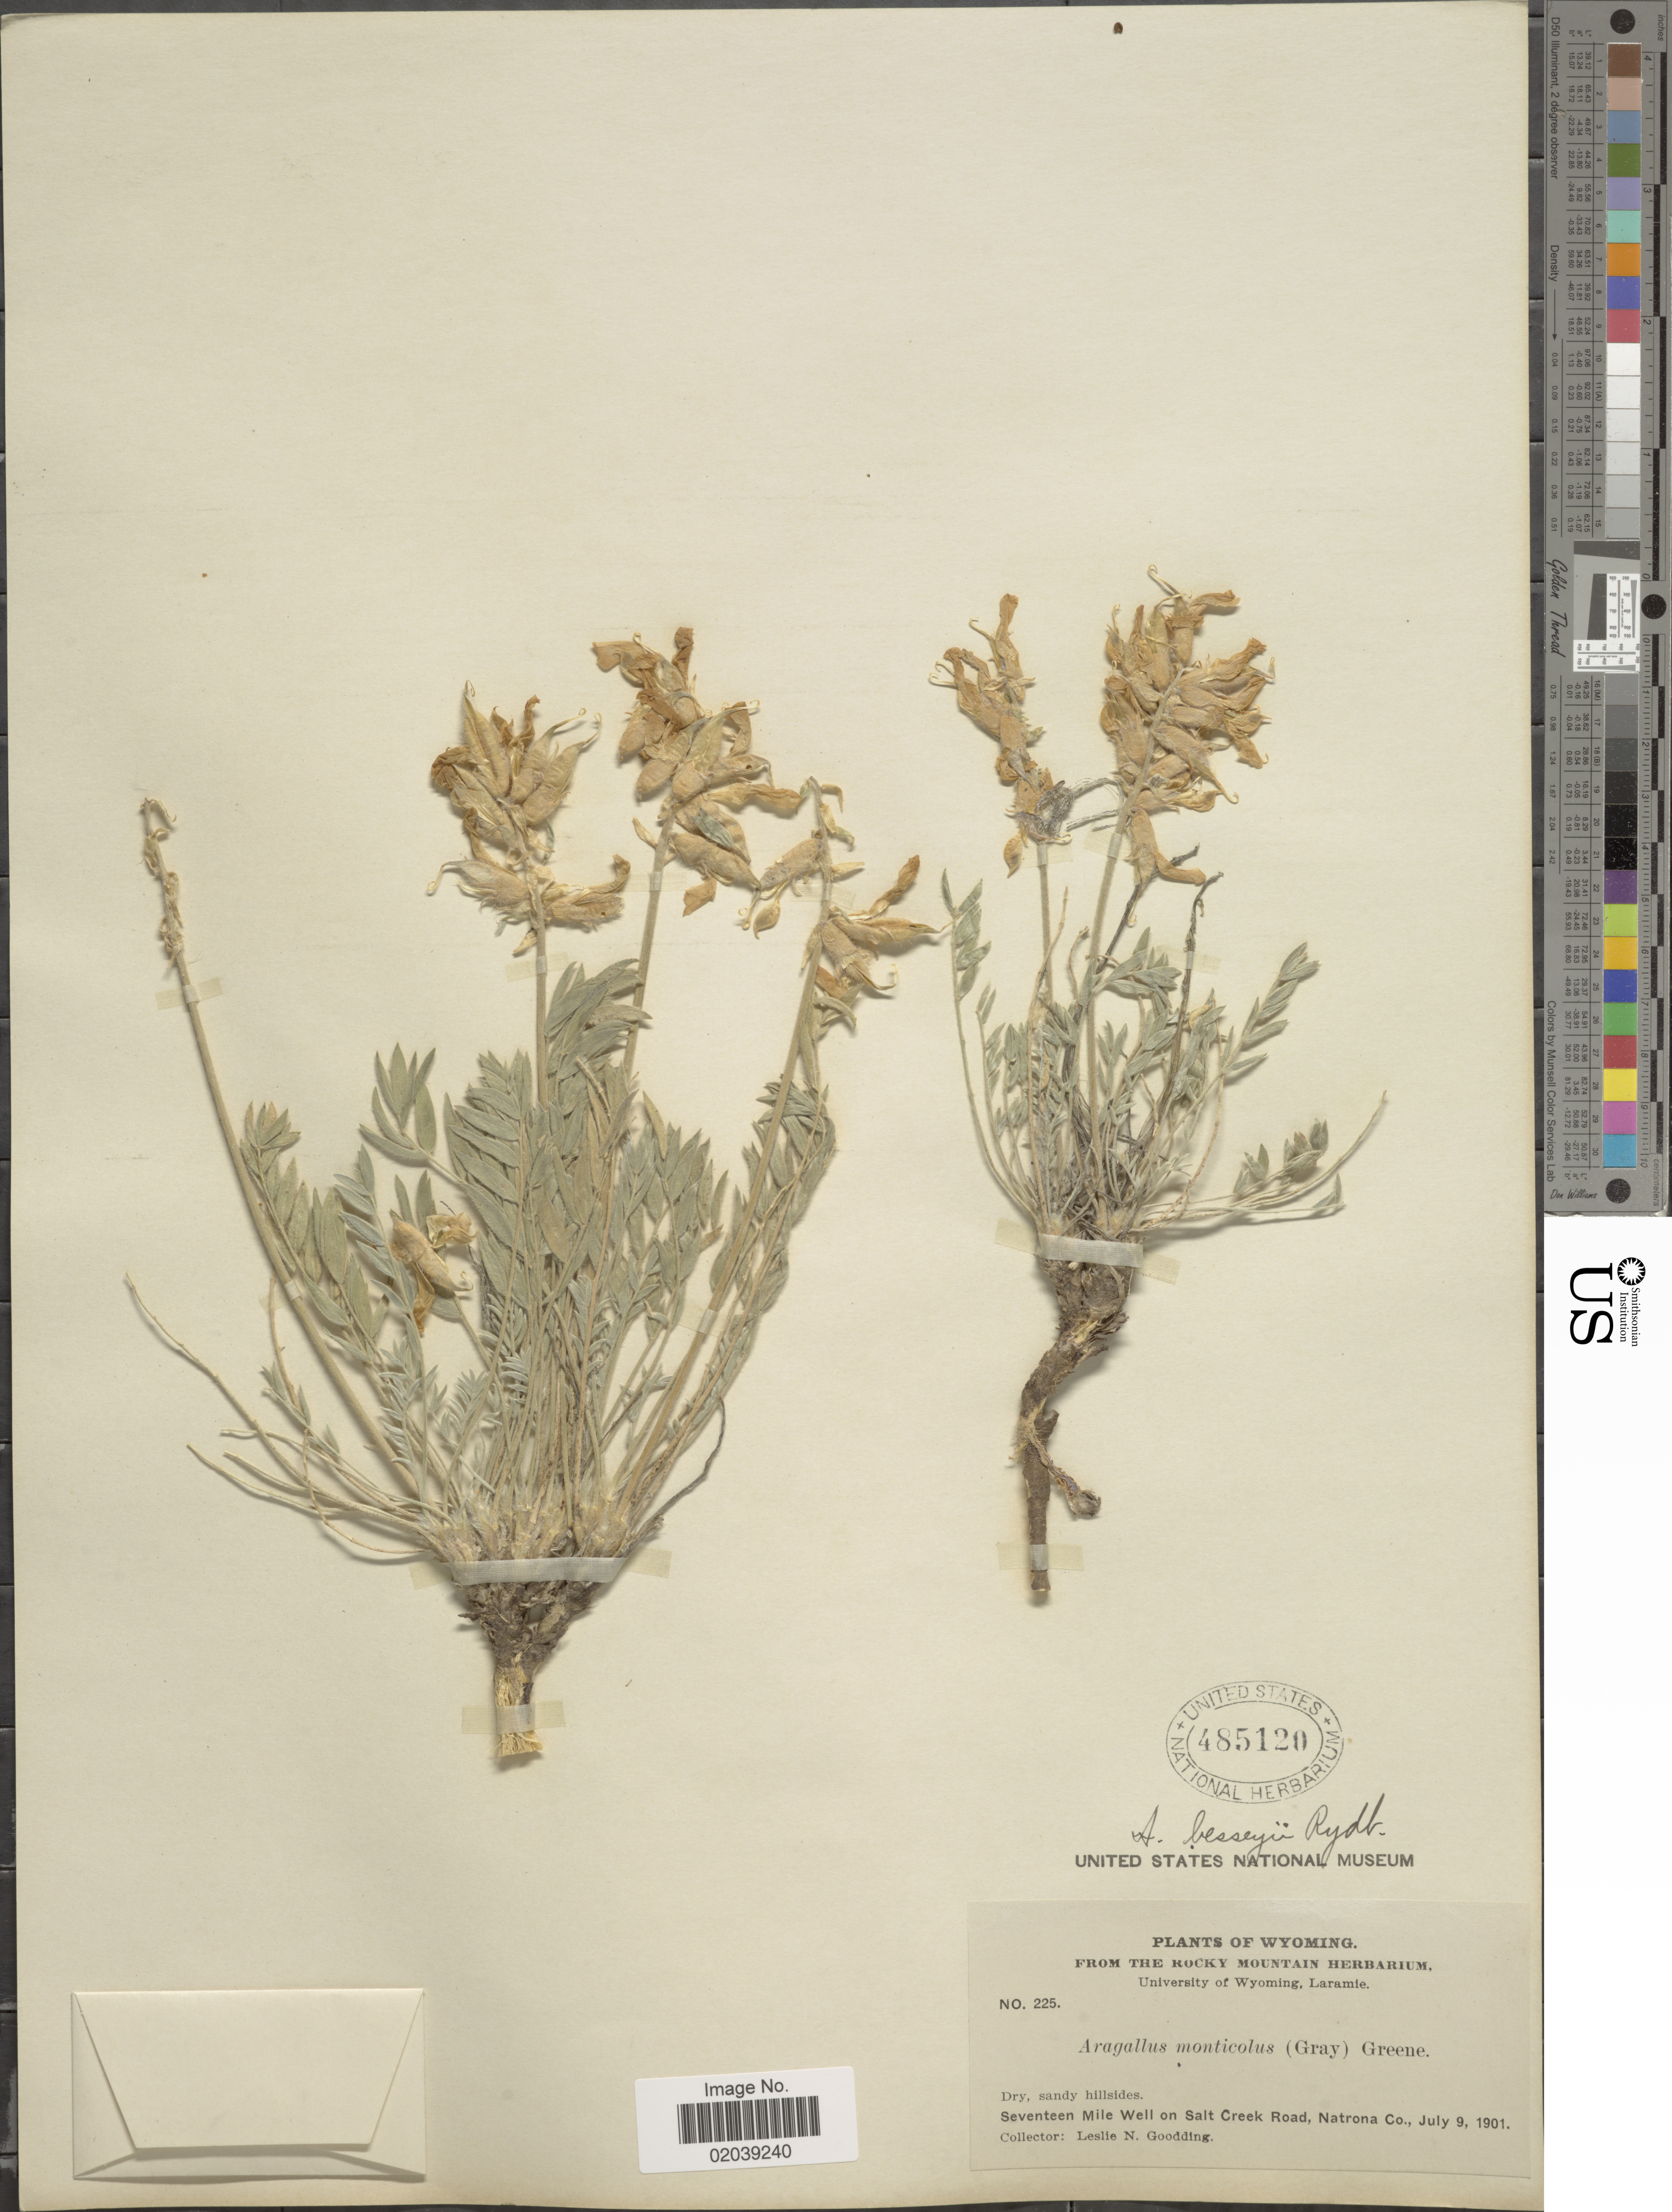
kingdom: Plantae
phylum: Tracheophyta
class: Magnoliopsida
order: Fabales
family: Fabaceae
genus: Oxytropis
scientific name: Oxytropis besseyi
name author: (Rydb.) Blank.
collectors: L. N. Goodding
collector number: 225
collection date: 1901-07-09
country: United States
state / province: Wyoming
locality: Seventeen Mile Well on Salt Creek Road, Natrona Co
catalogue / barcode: US 485120